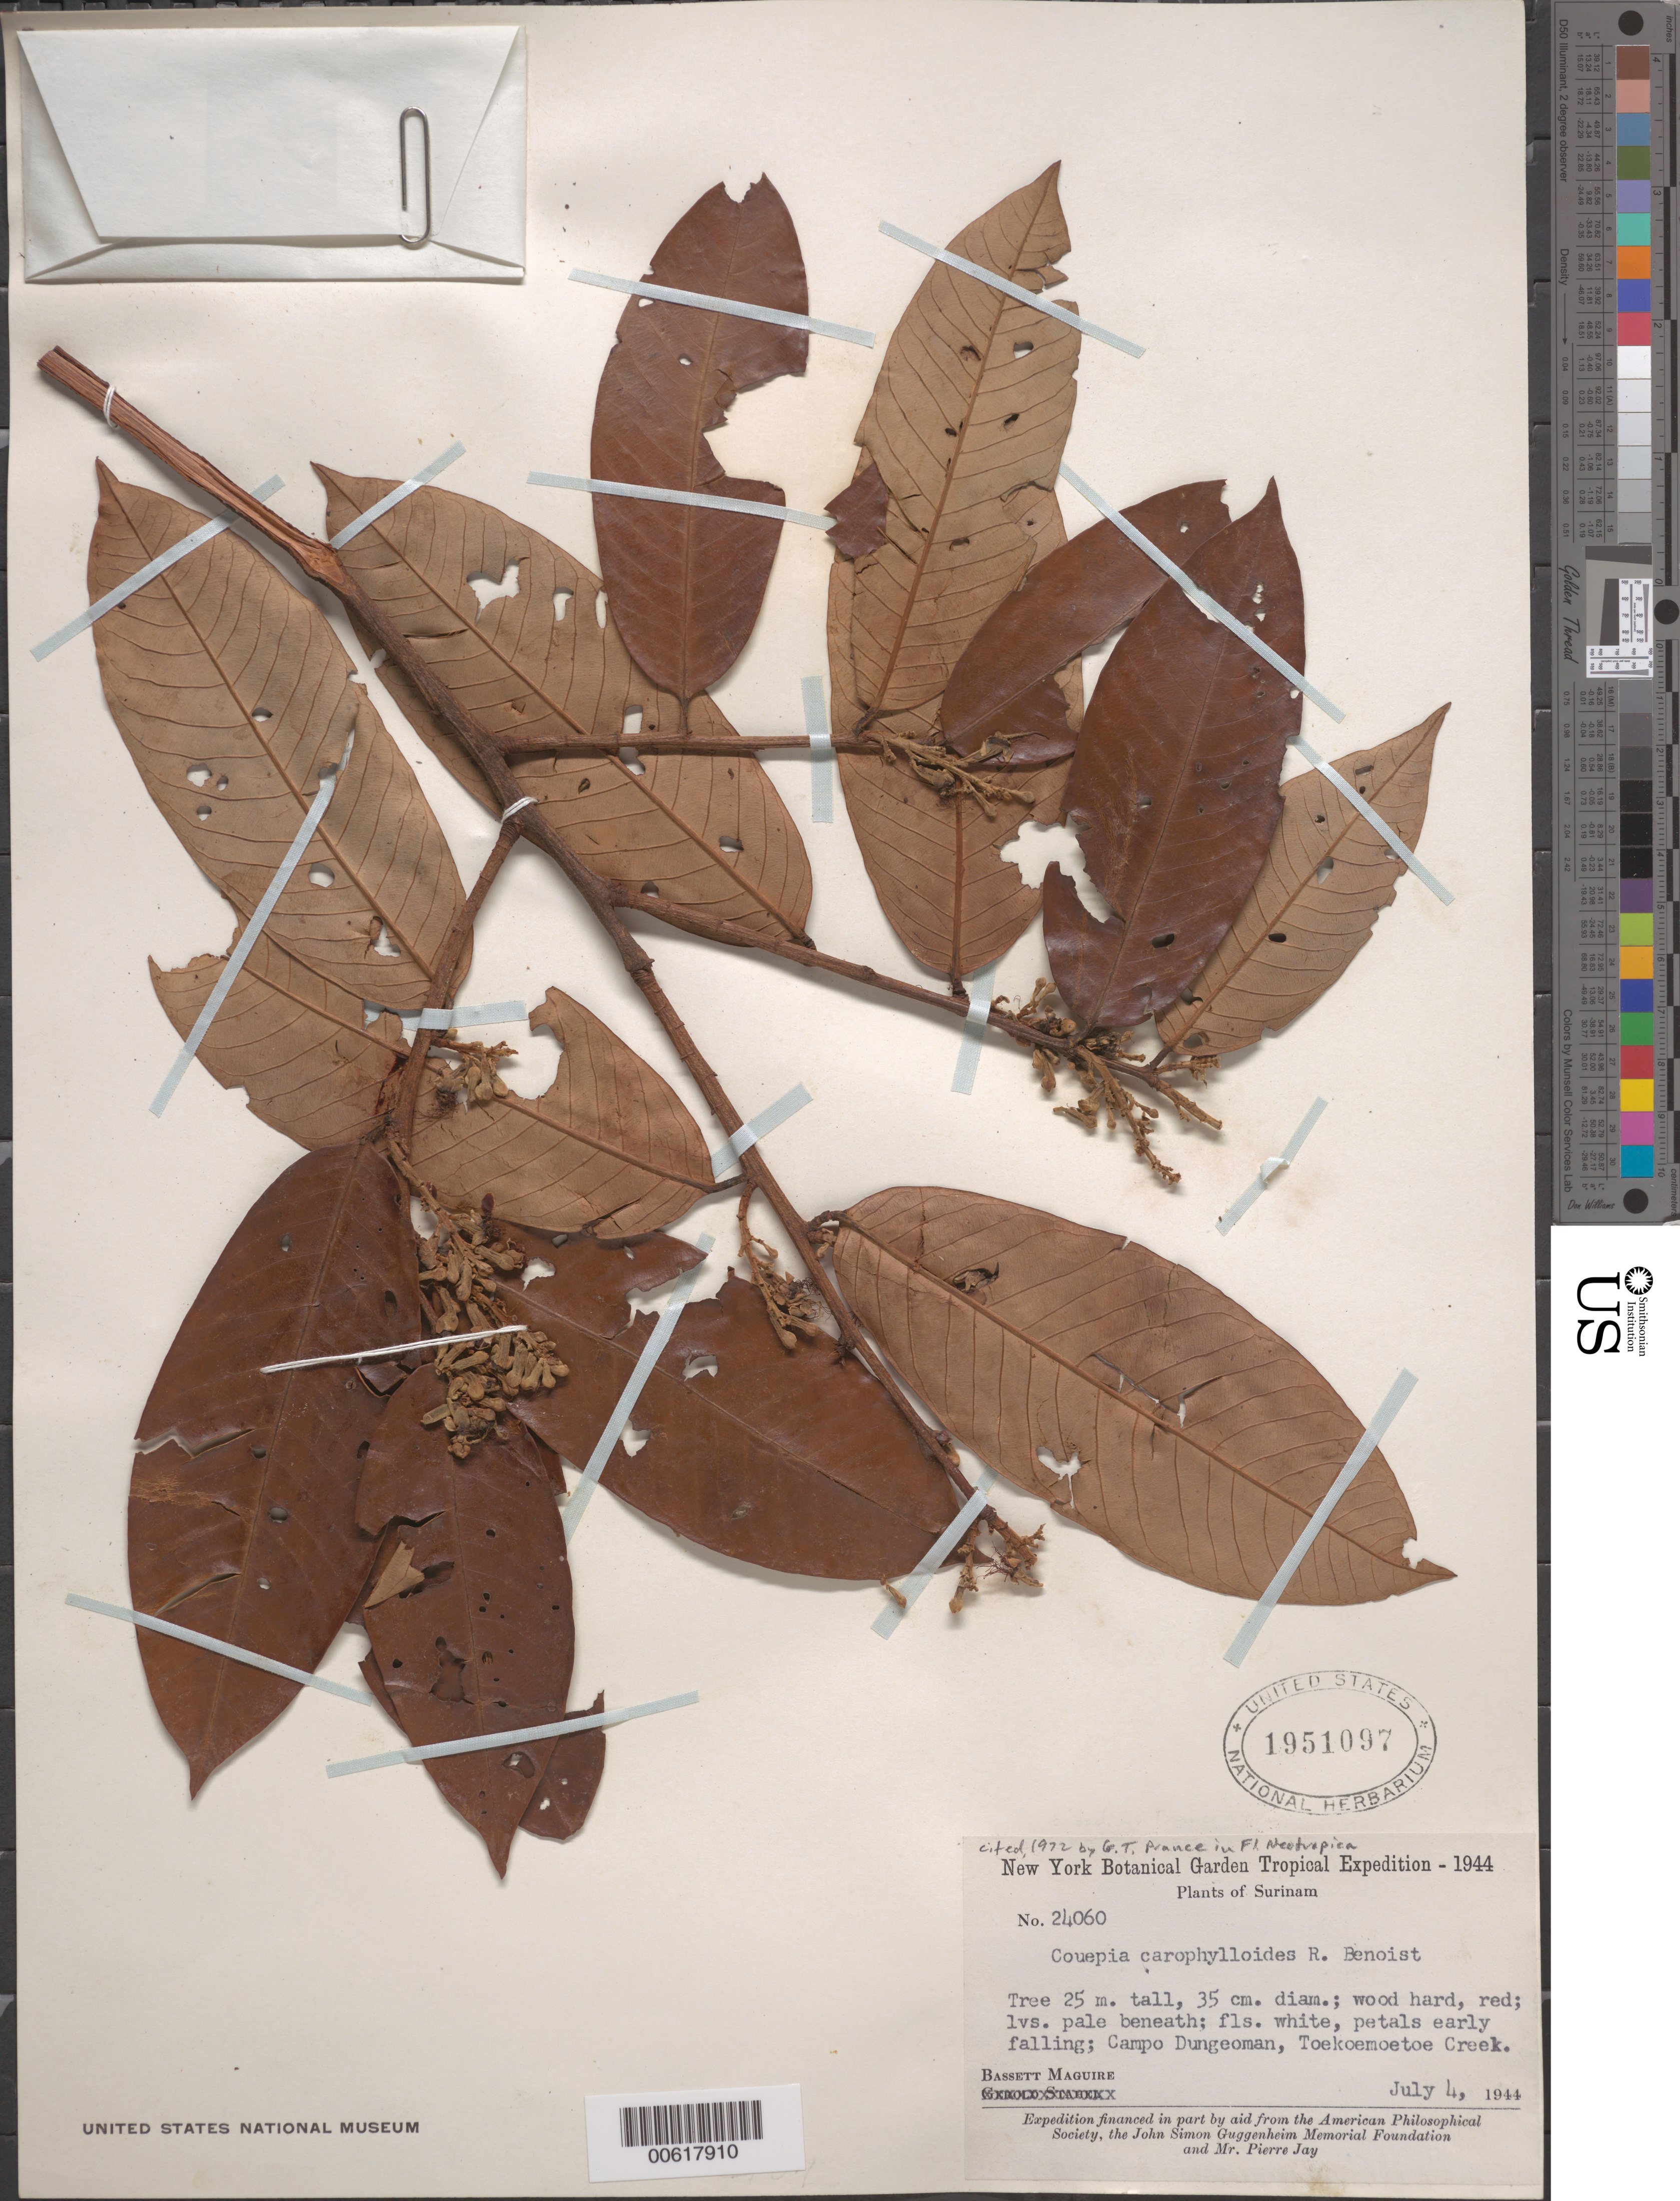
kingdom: Plantae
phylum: Tracheophyta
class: Magnoliopsida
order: Malpighiales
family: Chrysobalanaceae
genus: Couepia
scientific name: Couepia caryophylloides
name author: Benoist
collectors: B. Maguire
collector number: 24060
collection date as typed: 4-Jul-44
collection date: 1944-07-04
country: Suriname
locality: Saramacca River, Campo Dungeoman to Toekoemoetoe Creek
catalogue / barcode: US 1951097